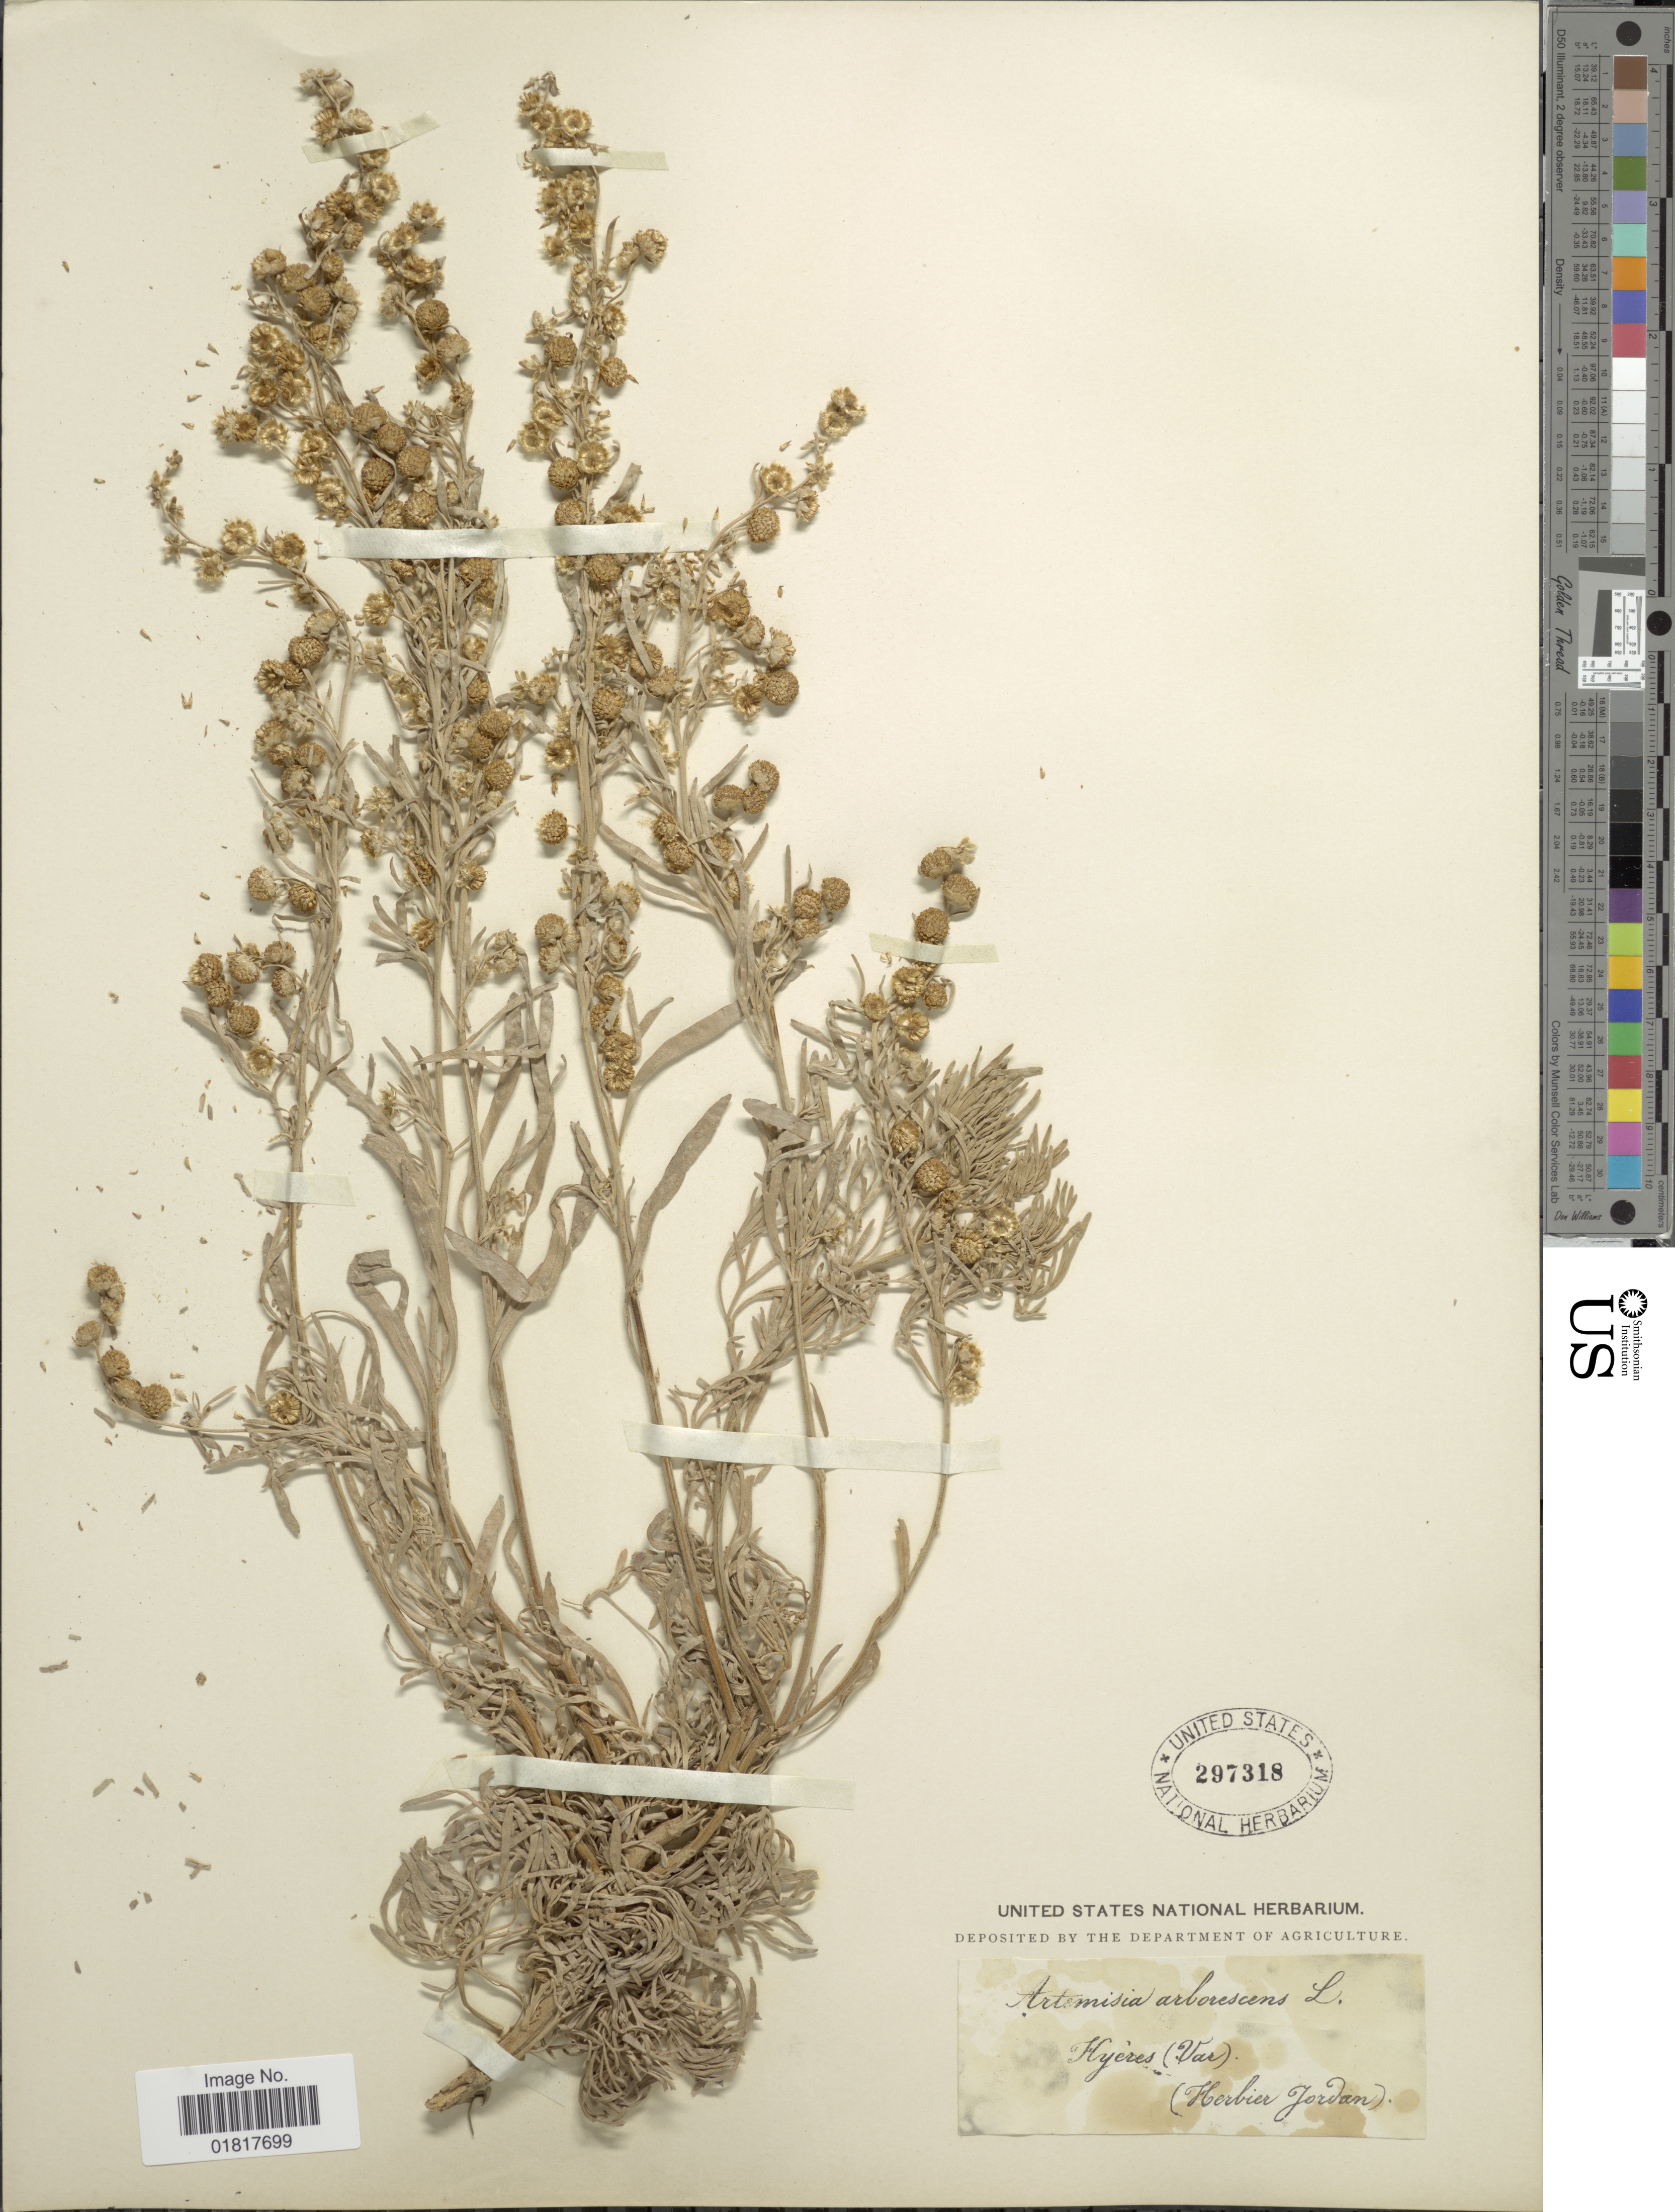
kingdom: Plantae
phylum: Tracheophyta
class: Magnoliopsida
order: Asterales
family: Asteraceae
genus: Artemisia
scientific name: Artemisia arborescens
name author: L.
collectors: ex herb. Jordan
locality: Hyeres (Var) [interpreted]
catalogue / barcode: US 297318